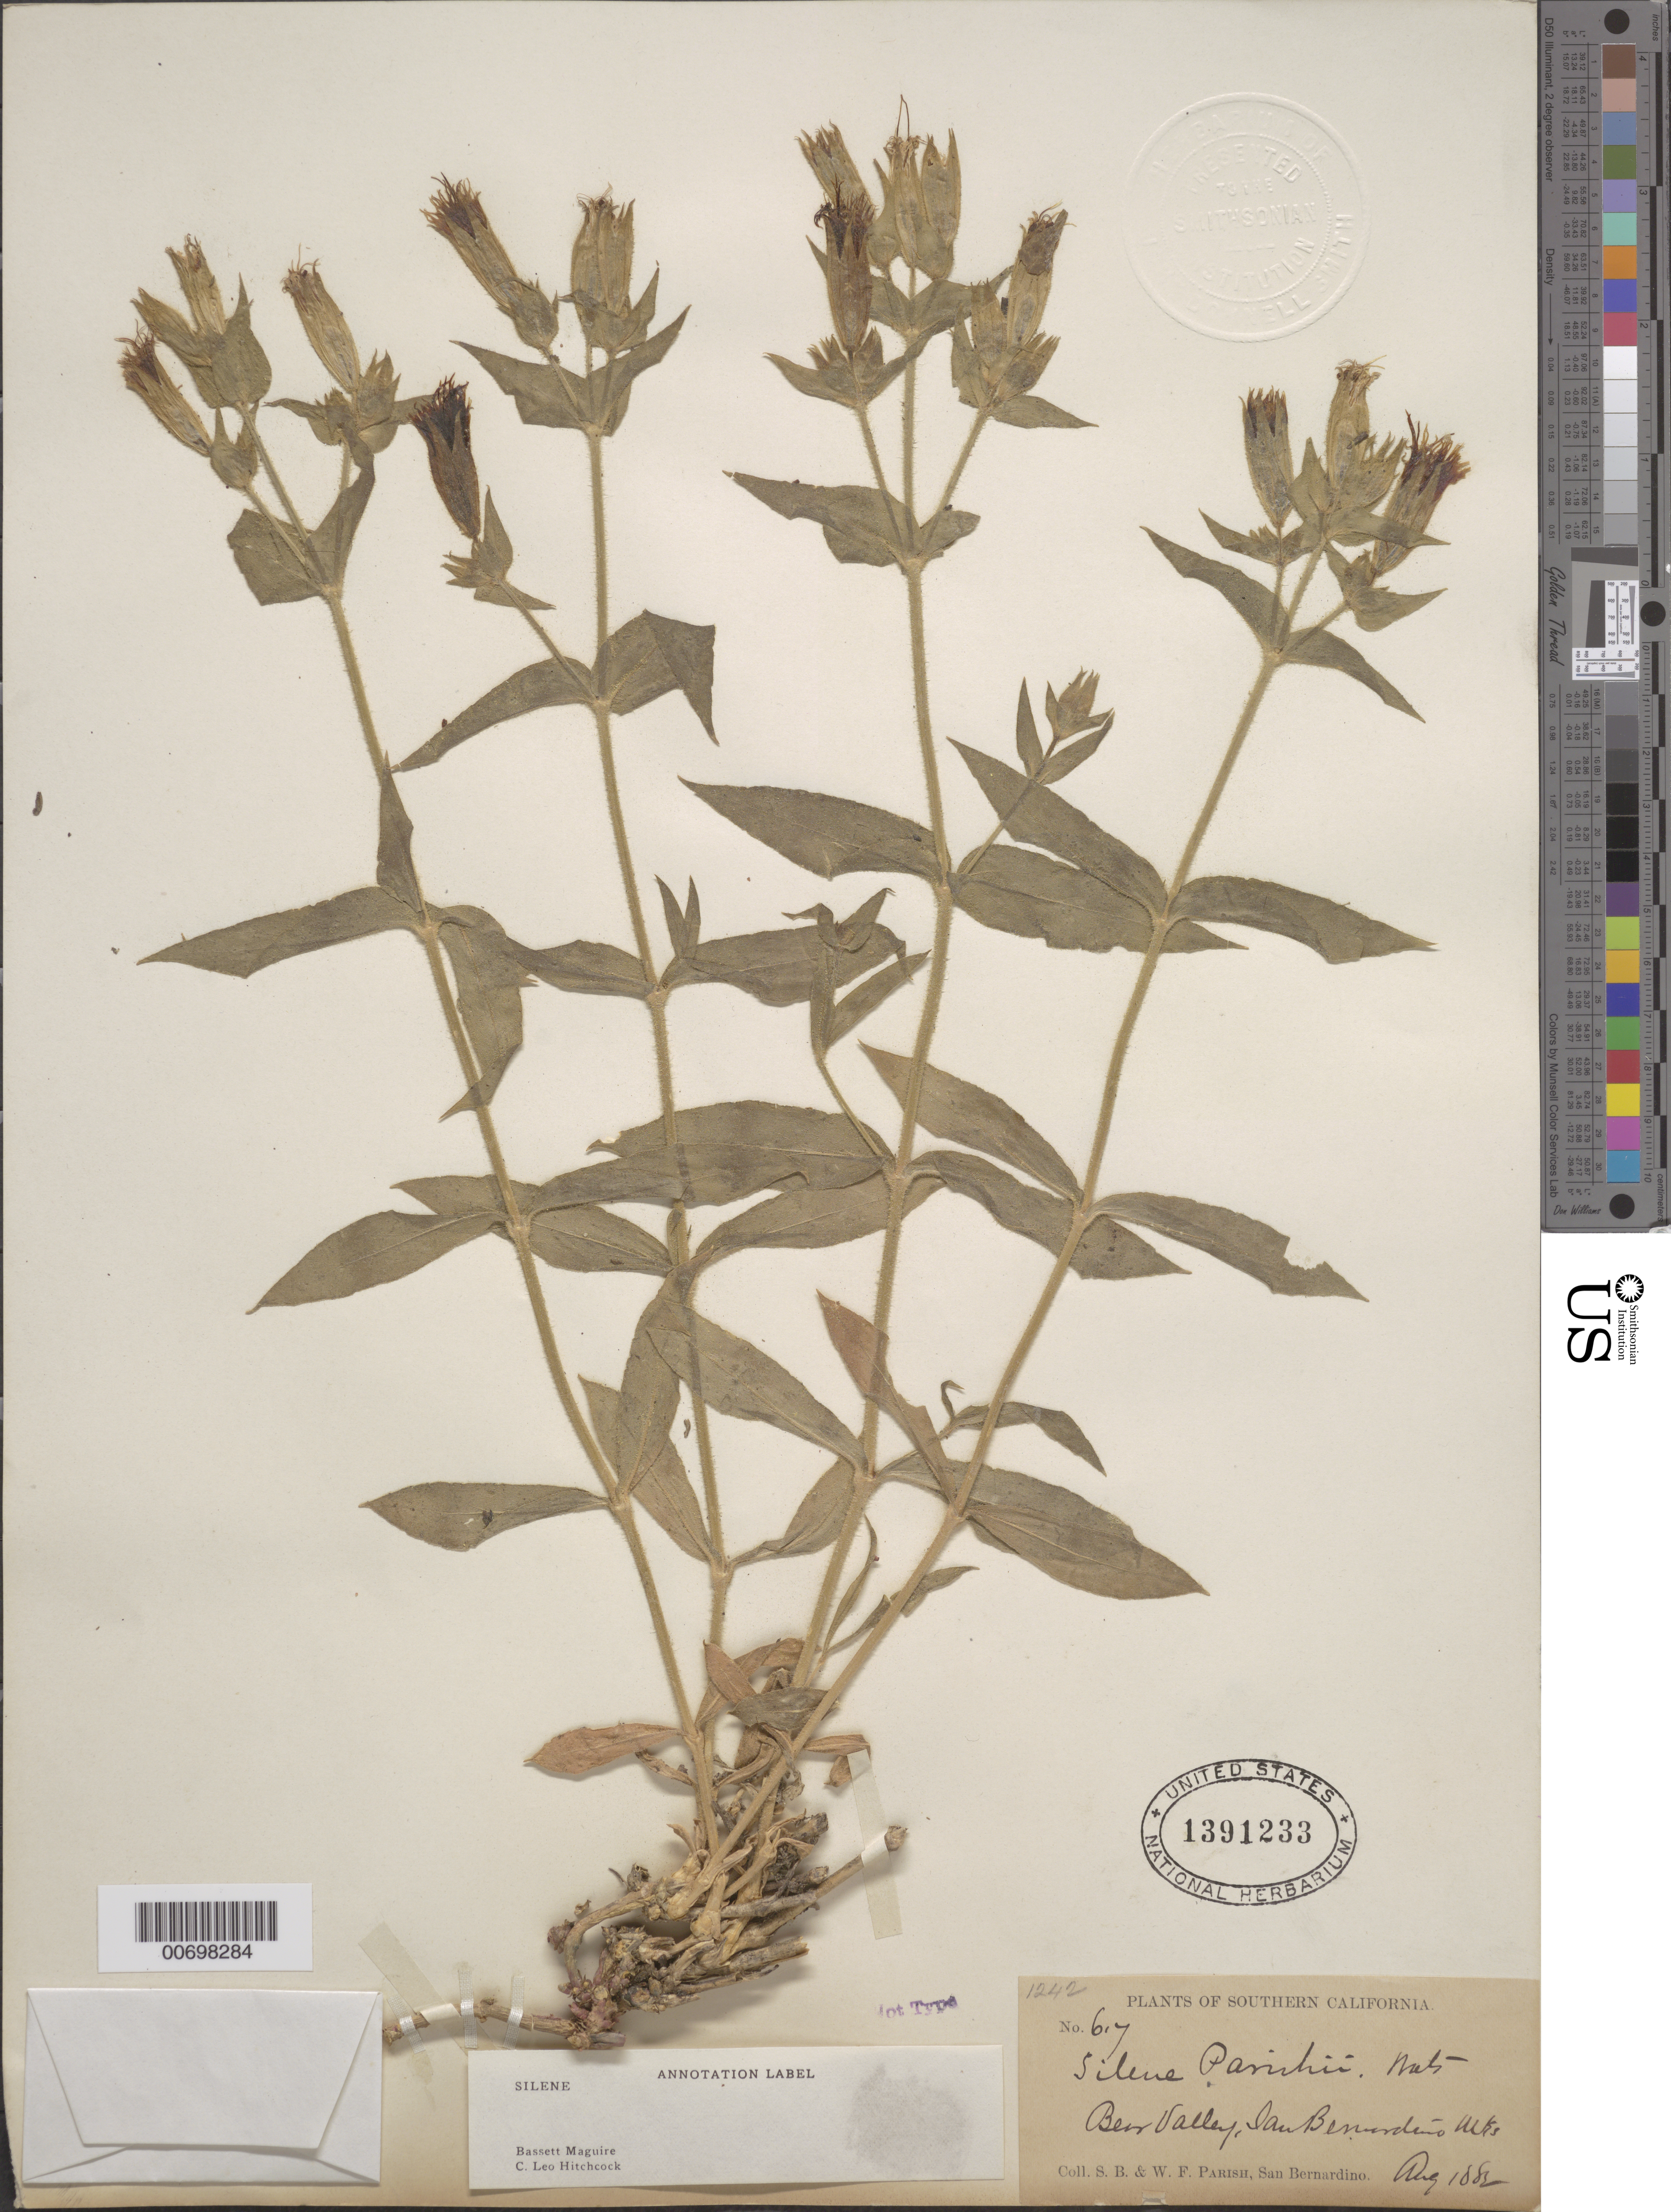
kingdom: Plantae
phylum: Tracheophyta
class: Magnoliopsida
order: Caryophyllales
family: Caryophyllaceae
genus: Silene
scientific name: Silene parishii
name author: S. Watson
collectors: S. B. Parish & W. F. Parish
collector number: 617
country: United States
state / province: California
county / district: San Bernardino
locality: Bear Valley, San Bernardino Mts.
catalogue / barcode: US 1391233